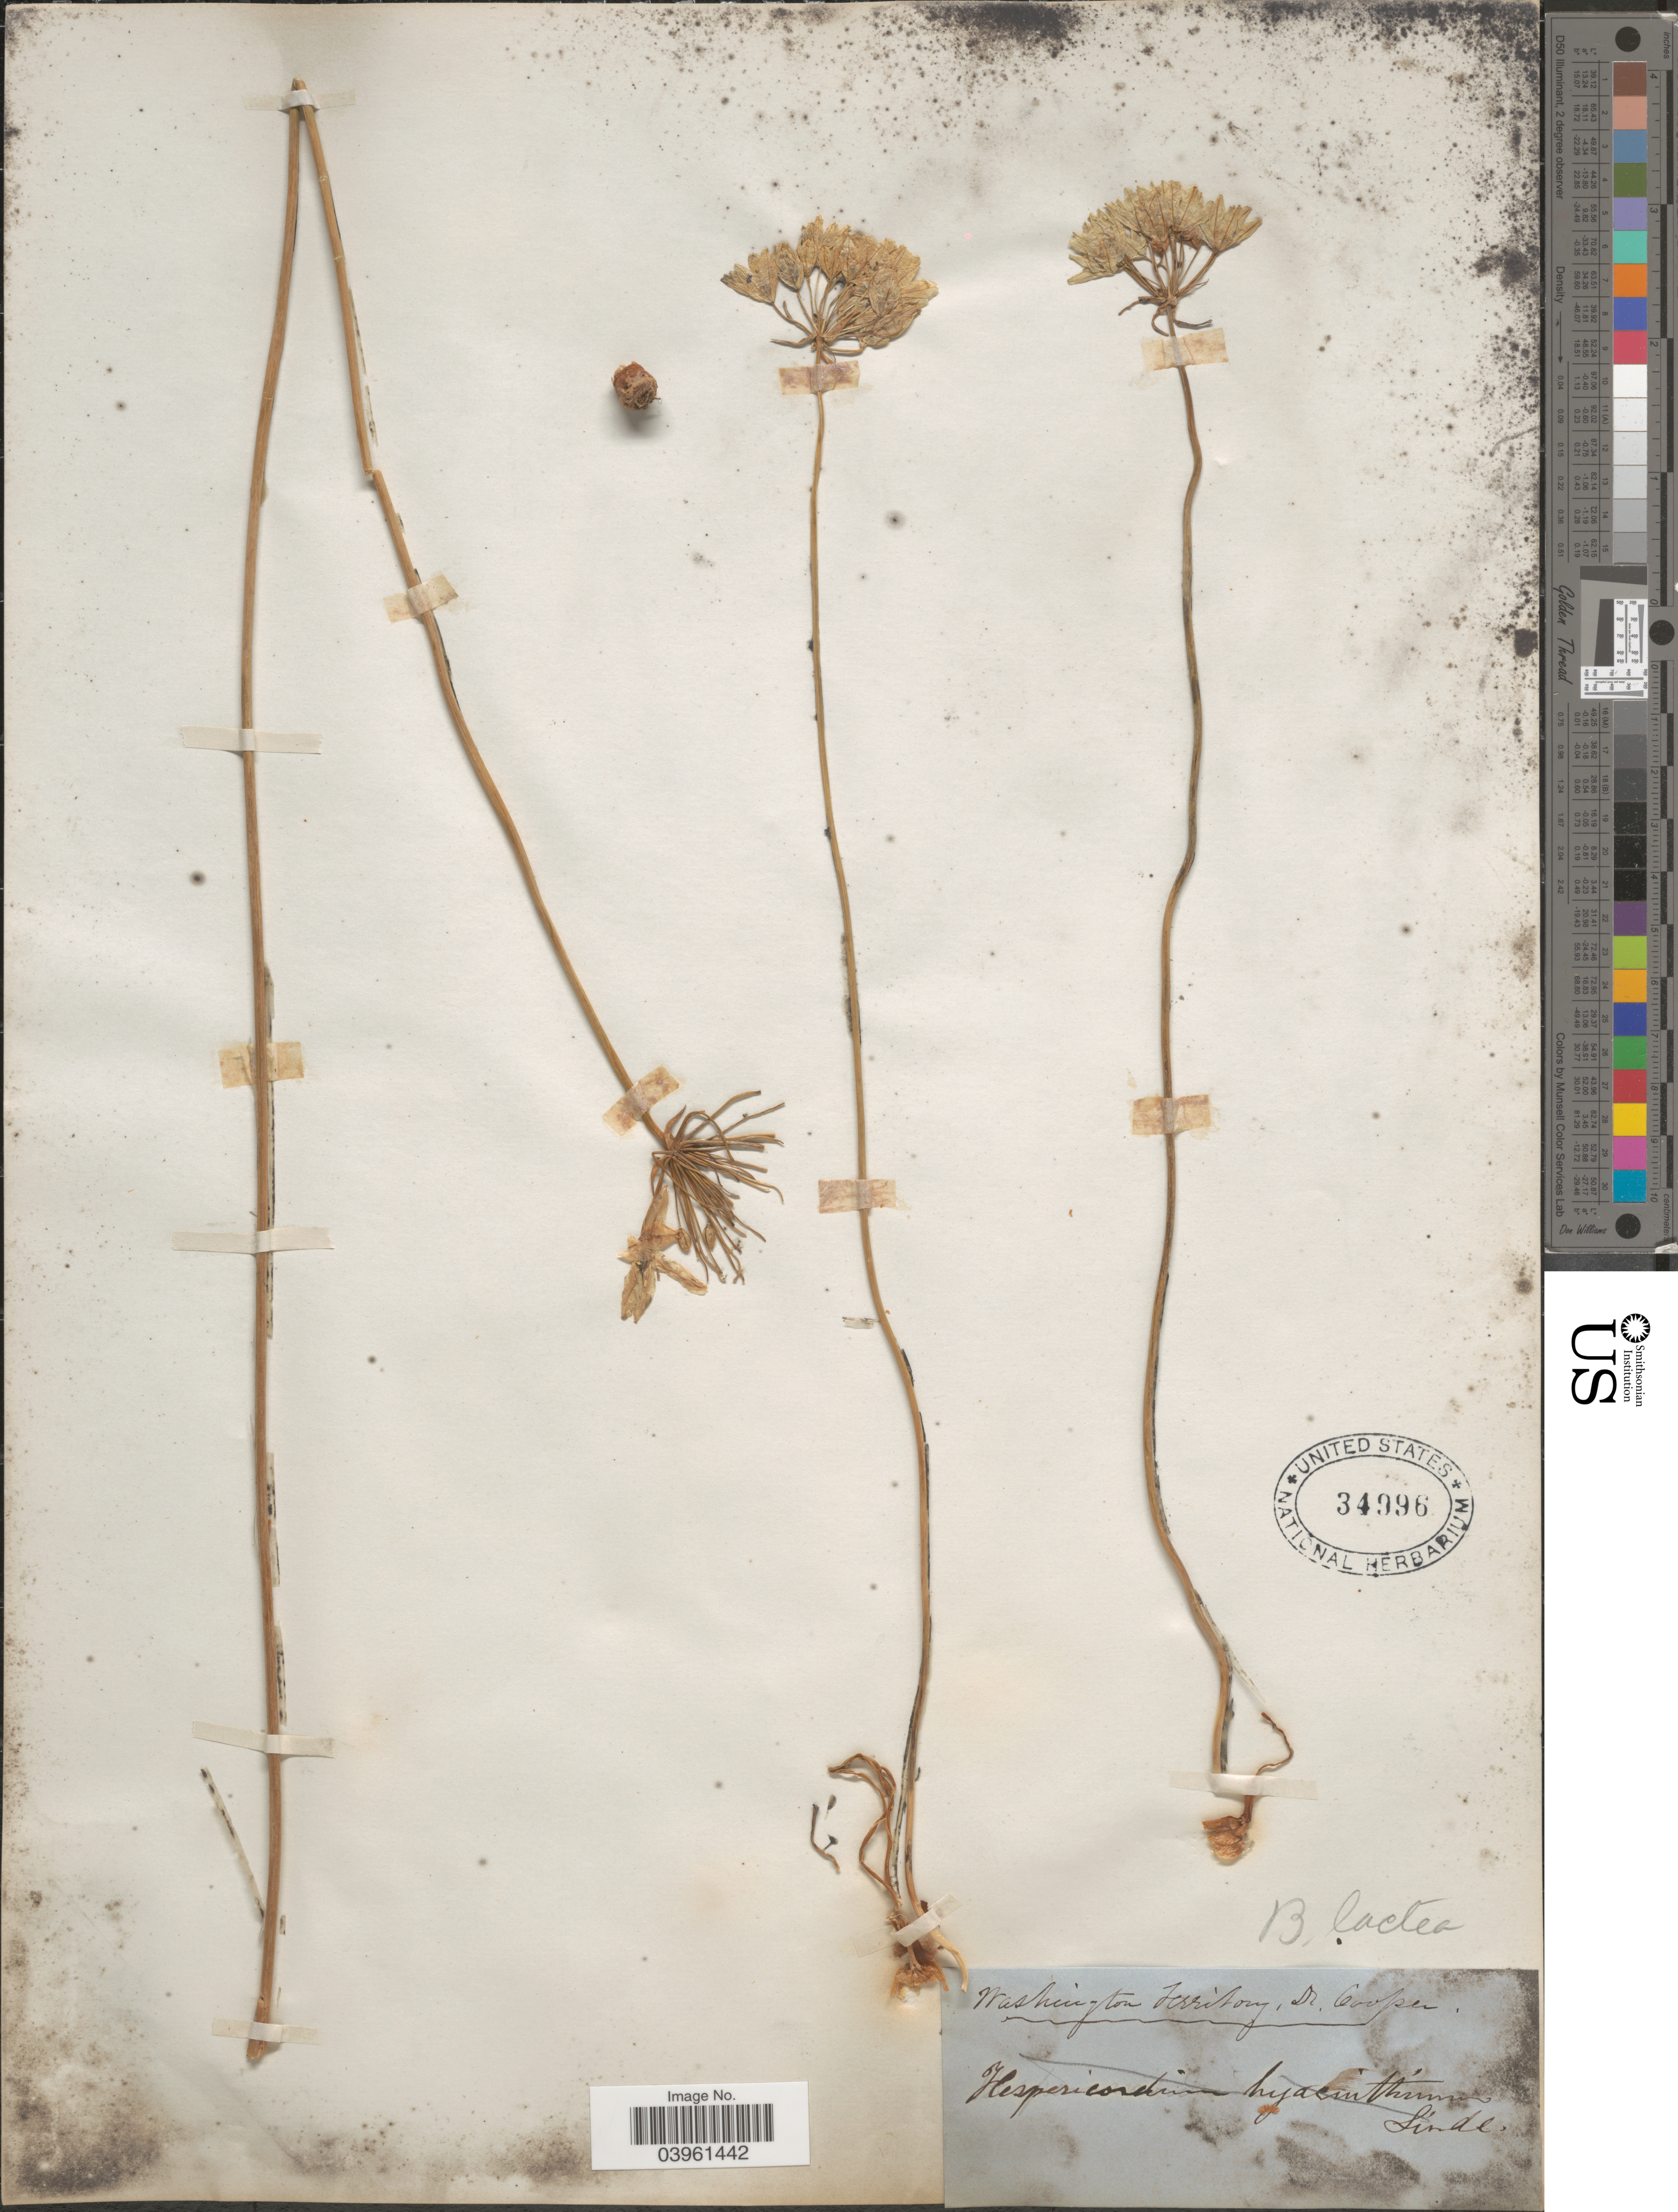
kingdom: Plantae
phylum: Tracheophyta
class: Liliopsida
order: Asparagales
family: Asparagaceae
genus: Triteleia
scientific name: Triteleia hyacinthina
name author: (Lindl.) Greene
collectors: Dr. Cooper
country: United States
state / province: Washington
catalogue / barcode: US 34996